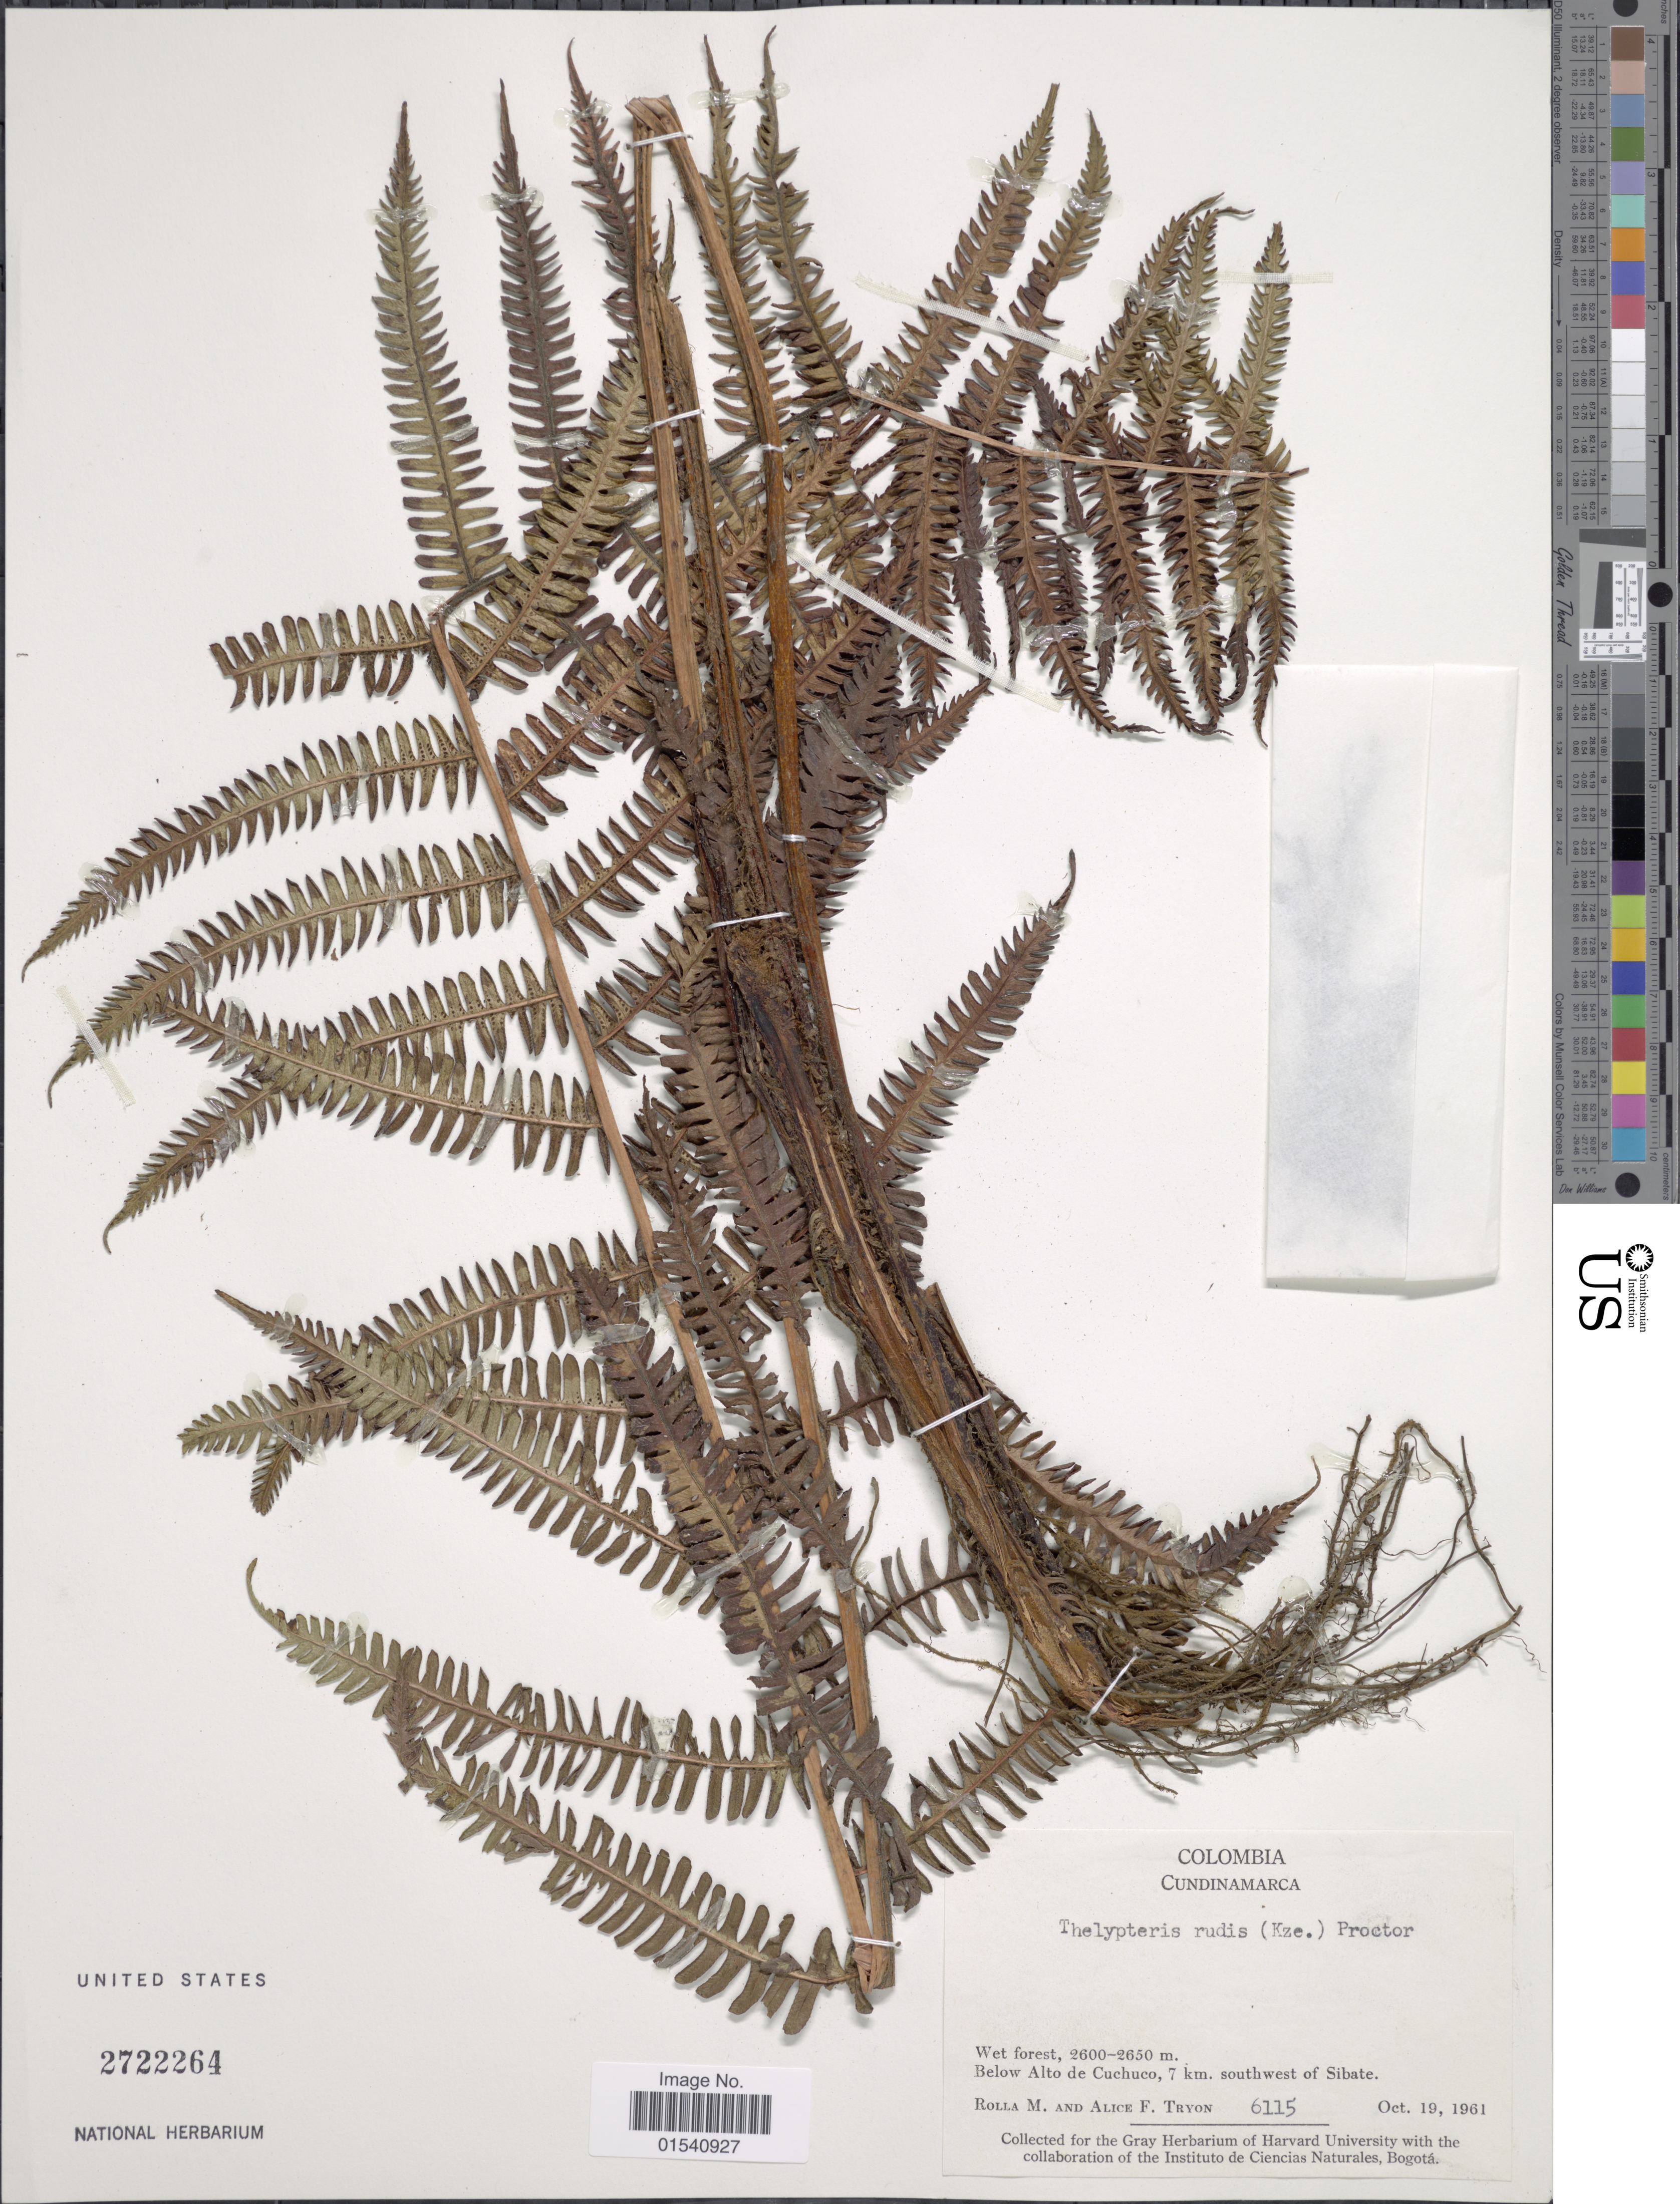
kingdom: Plantae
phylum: Tracheophyta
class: Polypodiopsida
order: Polypodiales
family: Thelypteridaceae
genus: Amauropelta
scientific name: Amauropelta rudis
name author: (Kunze) Pic. Serm.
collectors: R. M. Tryon & A. F. Tryon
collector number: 6115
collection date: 1961-10-19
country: Colombia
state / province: Cundinamarca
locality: Below Alto de Cuchuco, 7 km southwest of Sibate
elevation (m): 2600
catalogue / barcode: US 2722264